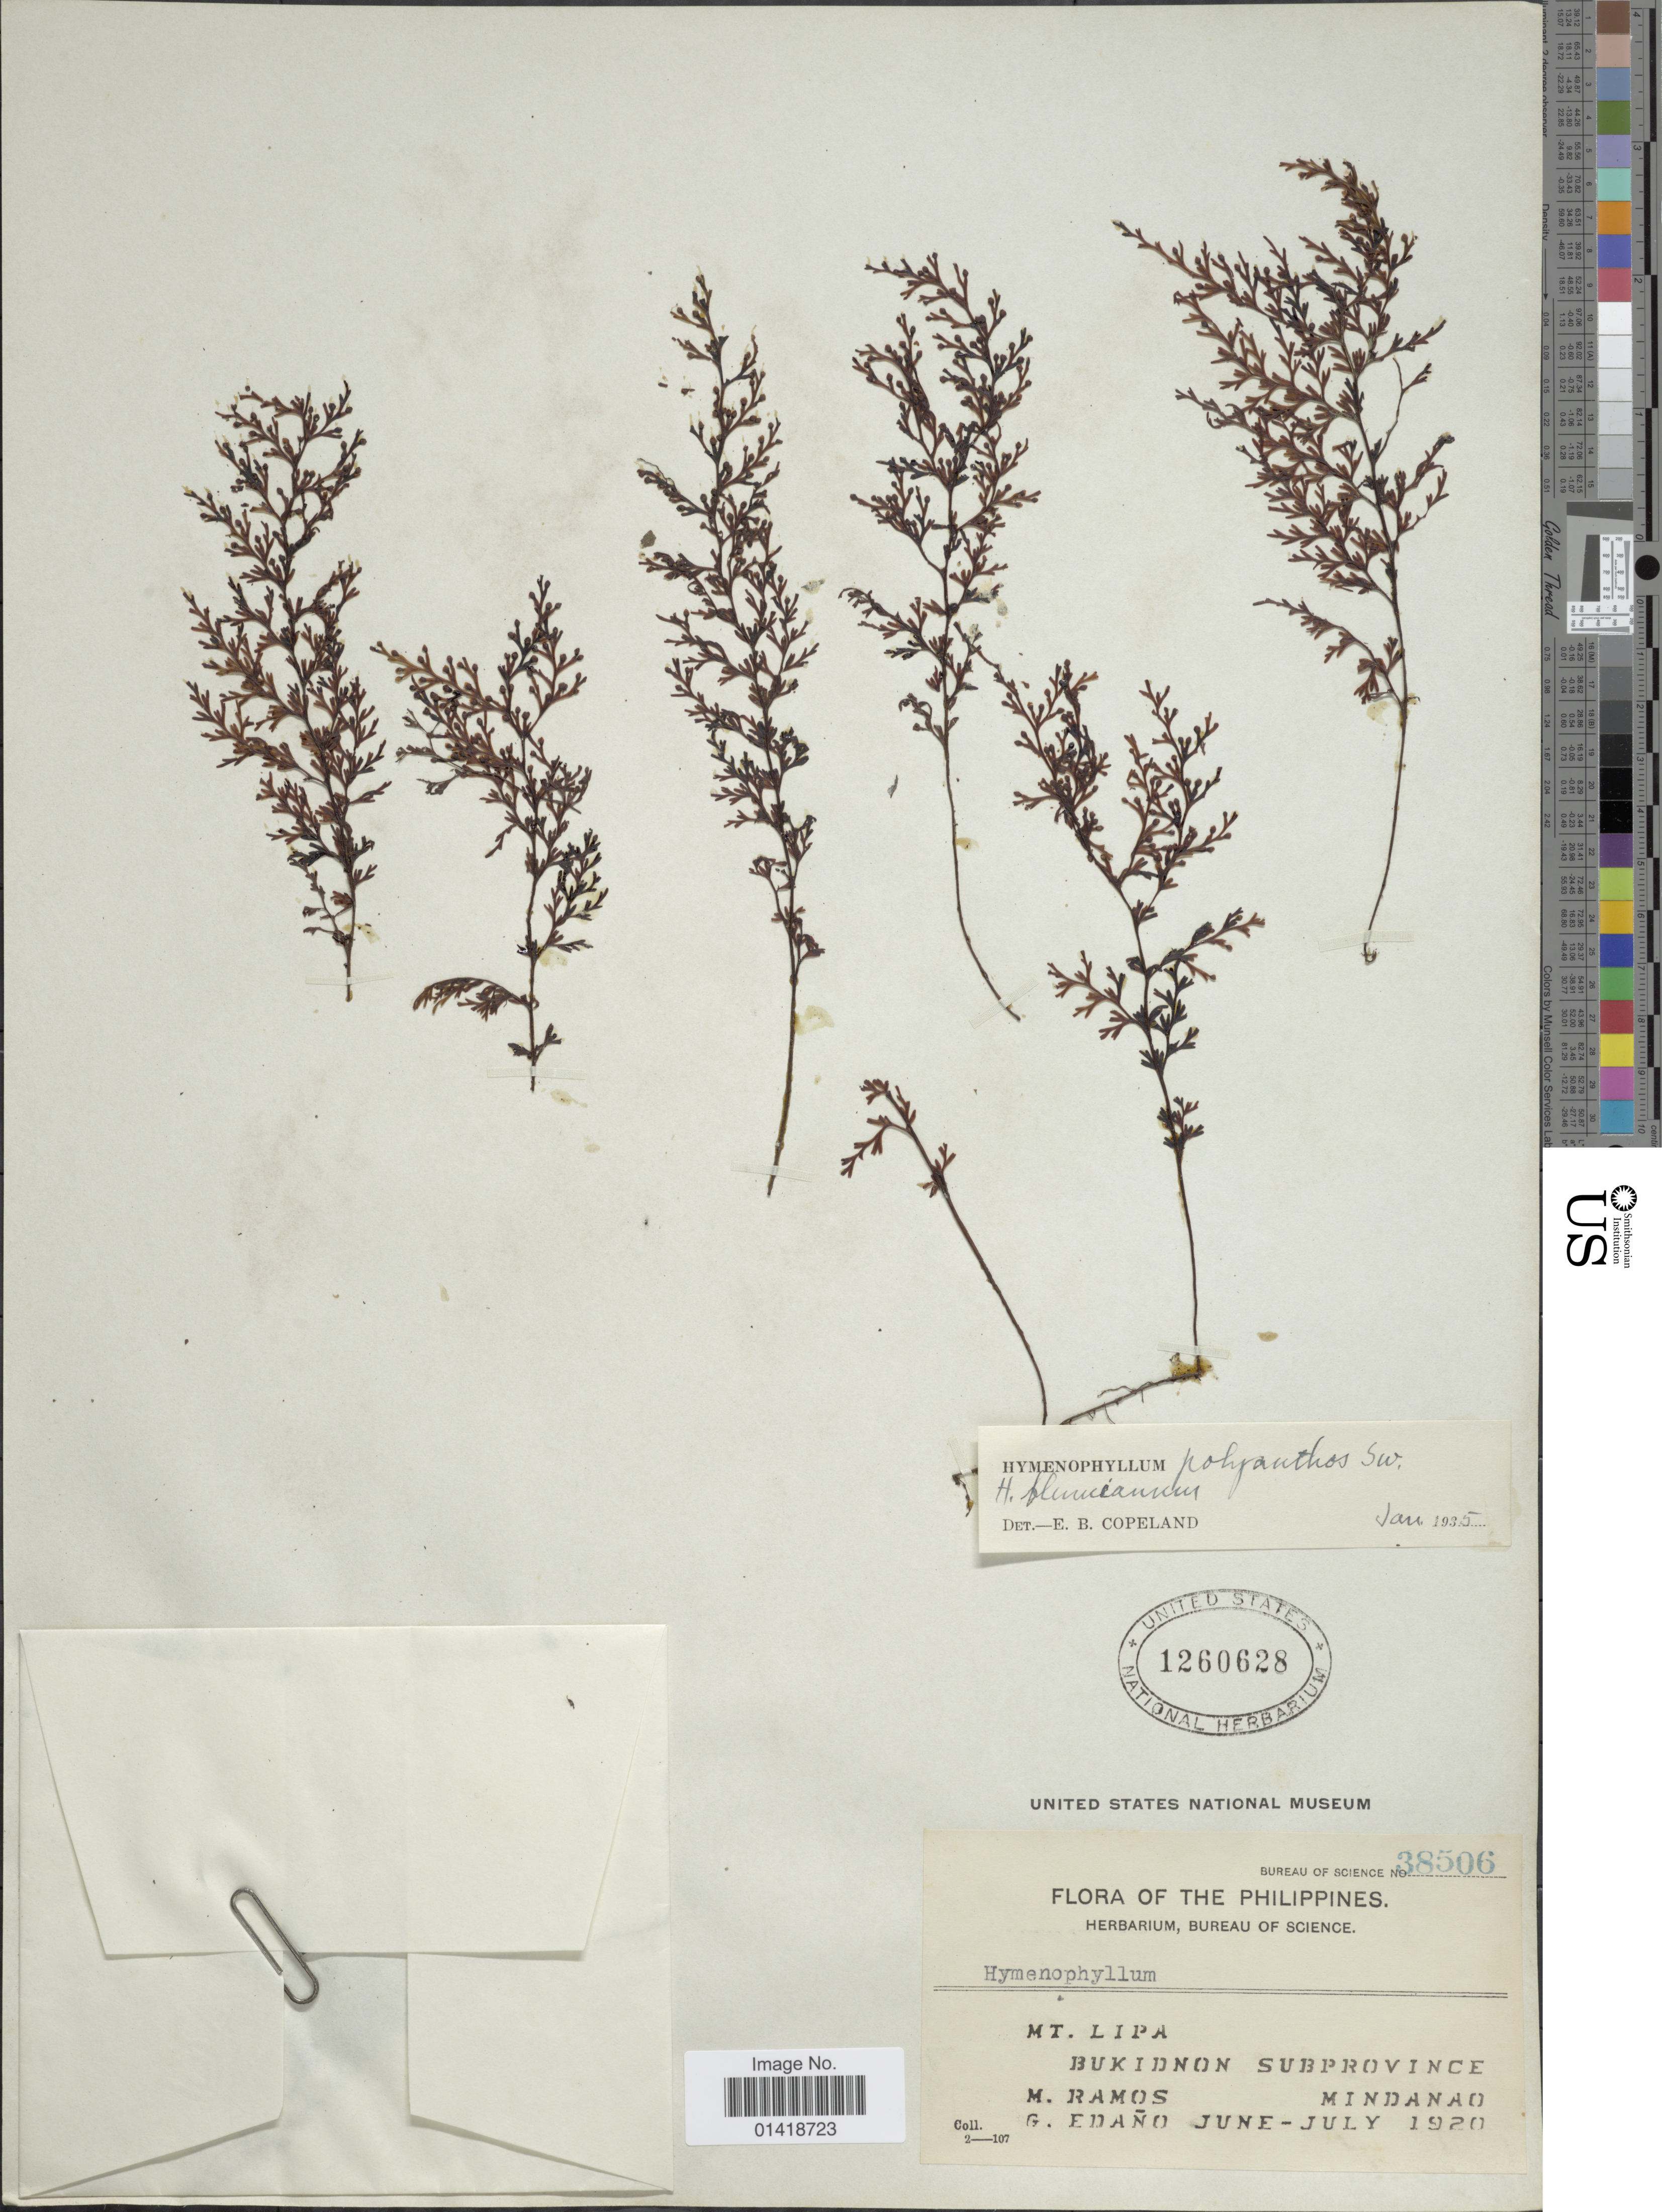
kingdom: Plantae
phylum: Tracheophyta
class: Polypodiopsida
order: Hymenophyllales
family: Hymenophyllaceae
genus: Hymenophyllum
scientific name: Hymenophyllum polyanthos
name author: (Sw.) Sw.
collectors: M. Ramos & G. Edaño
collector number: Bureau of Science 38506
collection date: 1920-06/1920-07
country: Philippines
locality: The Philippines. Mt. Lipa. Bukidnon Subprovince. Mindanao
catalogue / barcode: US 1260628